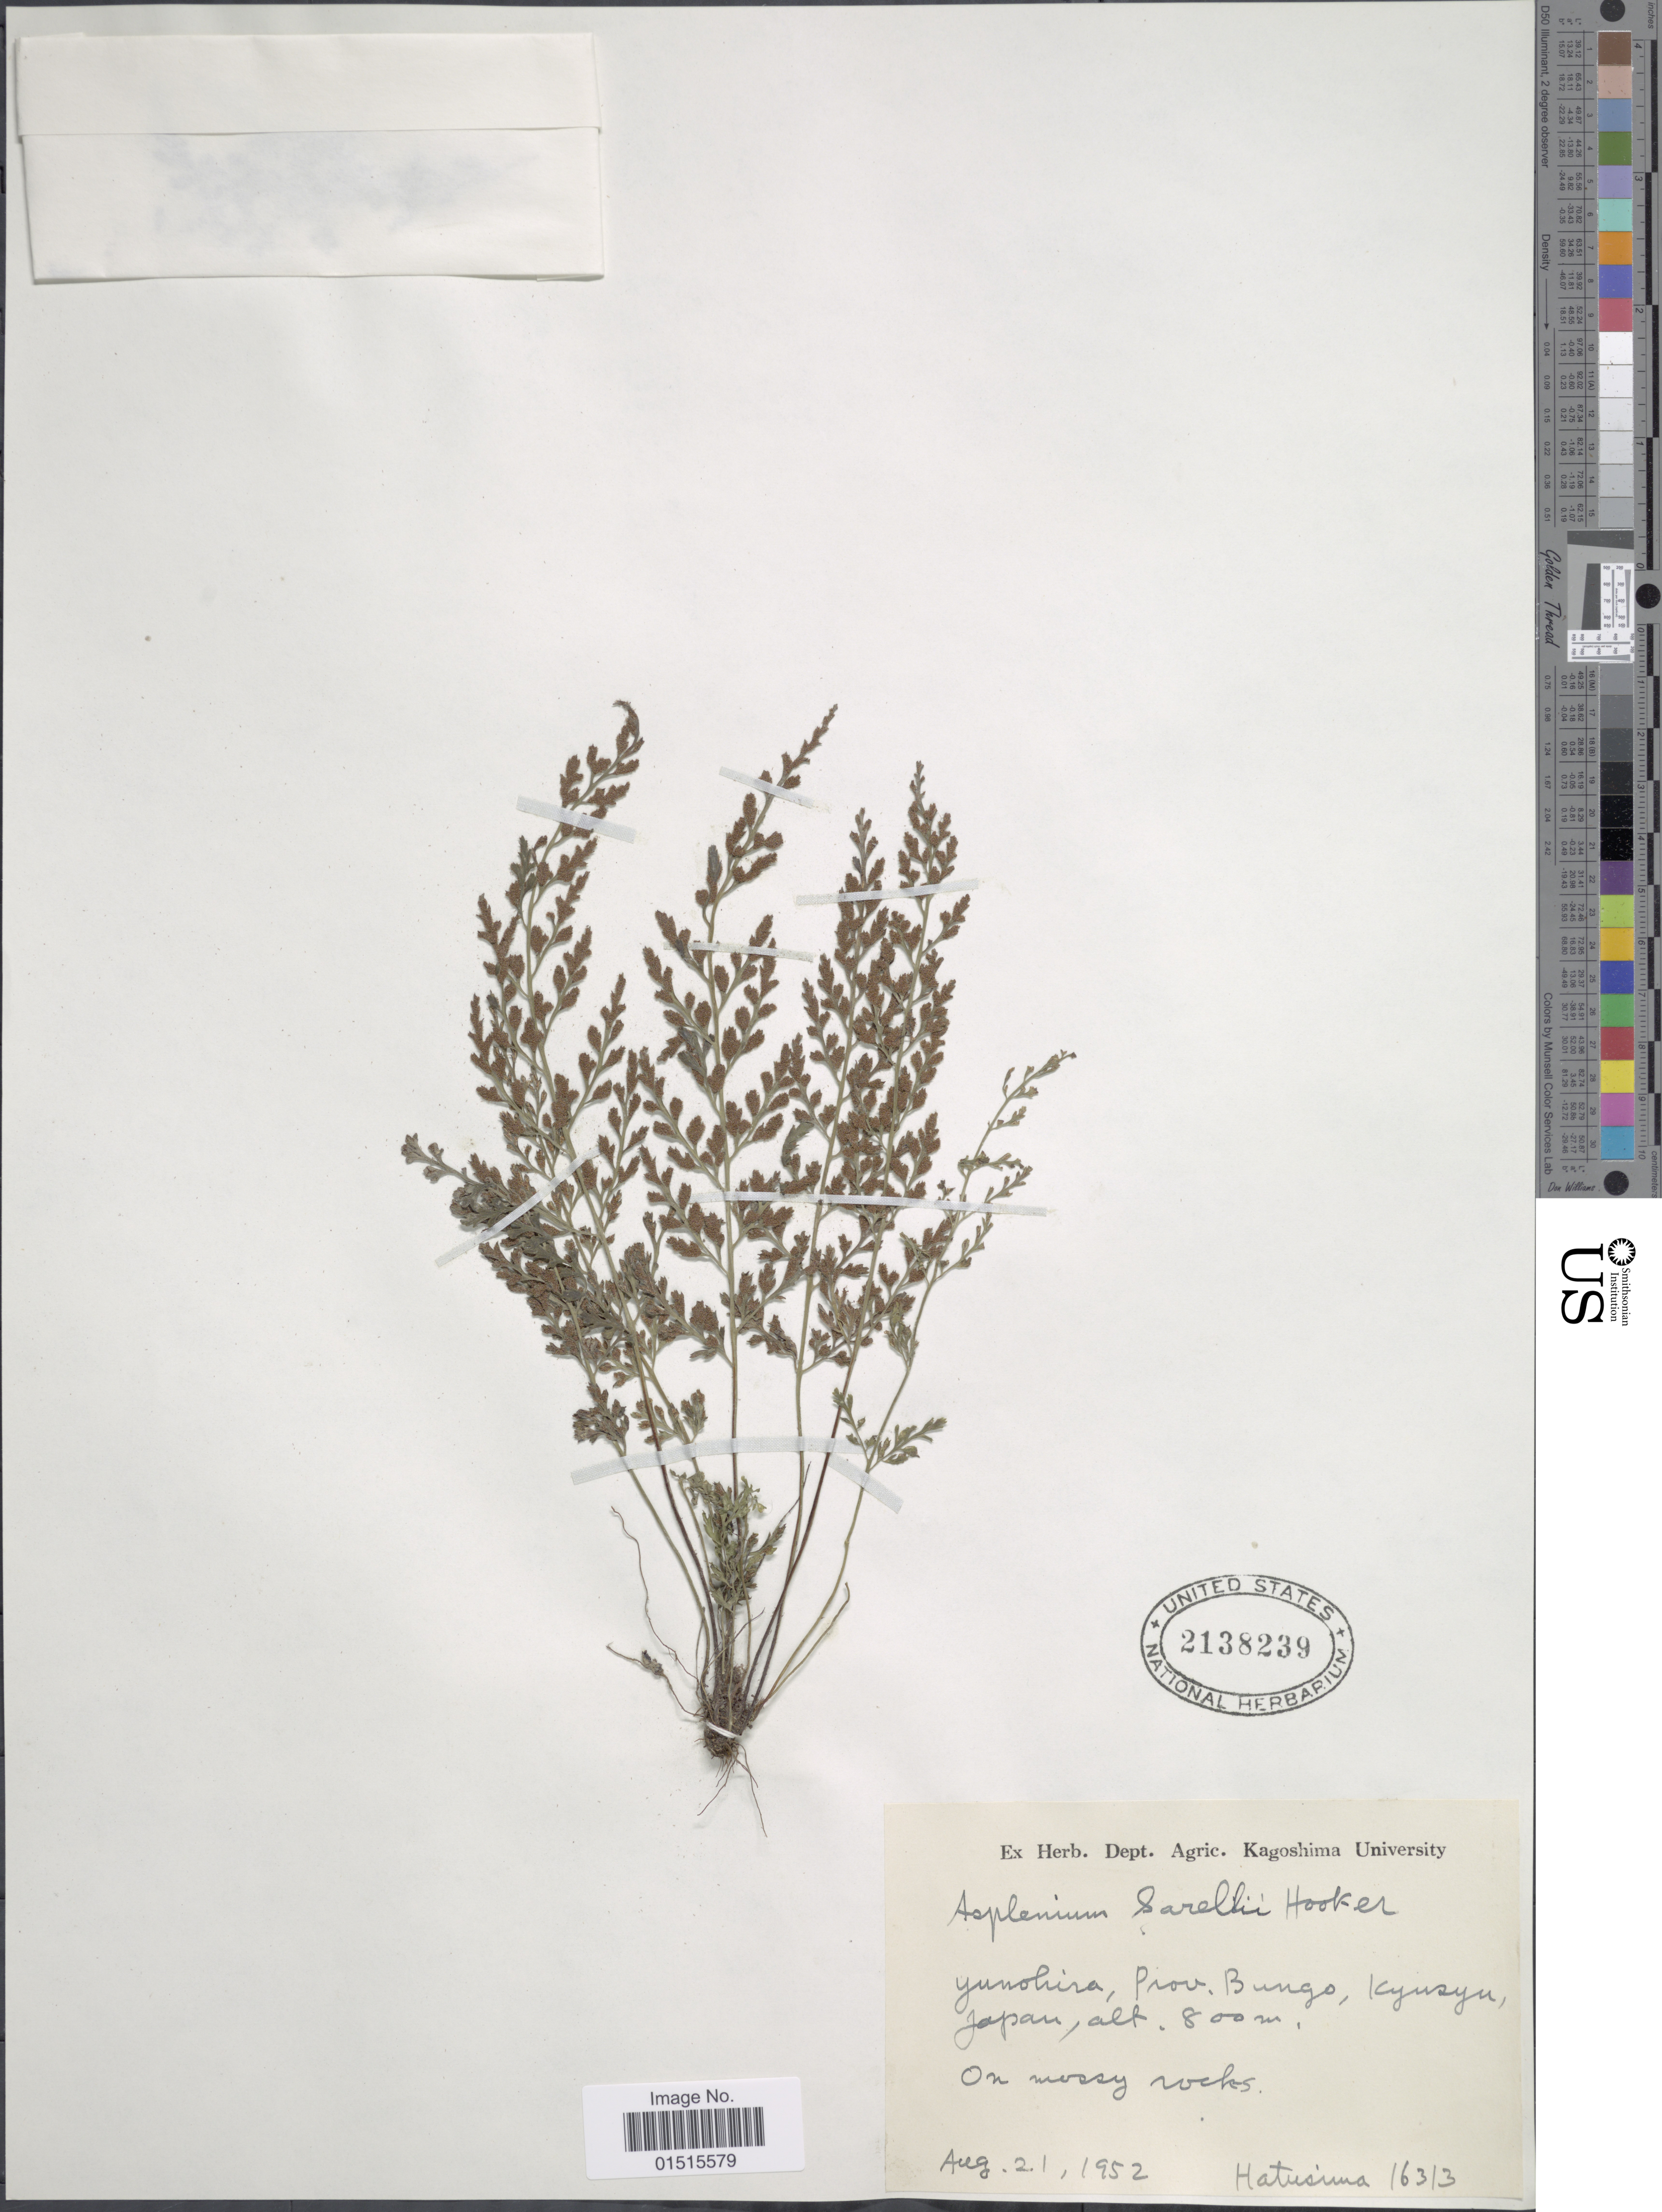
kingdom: Plantae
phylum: Tracheophyta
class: Polypodiopsida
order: Polypodiales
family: Aspleniaceae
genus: Asplenium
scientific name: Asplenium sarelii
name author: Hook.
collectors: -. Hatusima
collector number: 16313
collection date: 1952-08-21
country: Japan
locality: Yunohira, prov. Bungo, Kyusyu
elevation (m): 800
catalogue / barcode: US 2138239